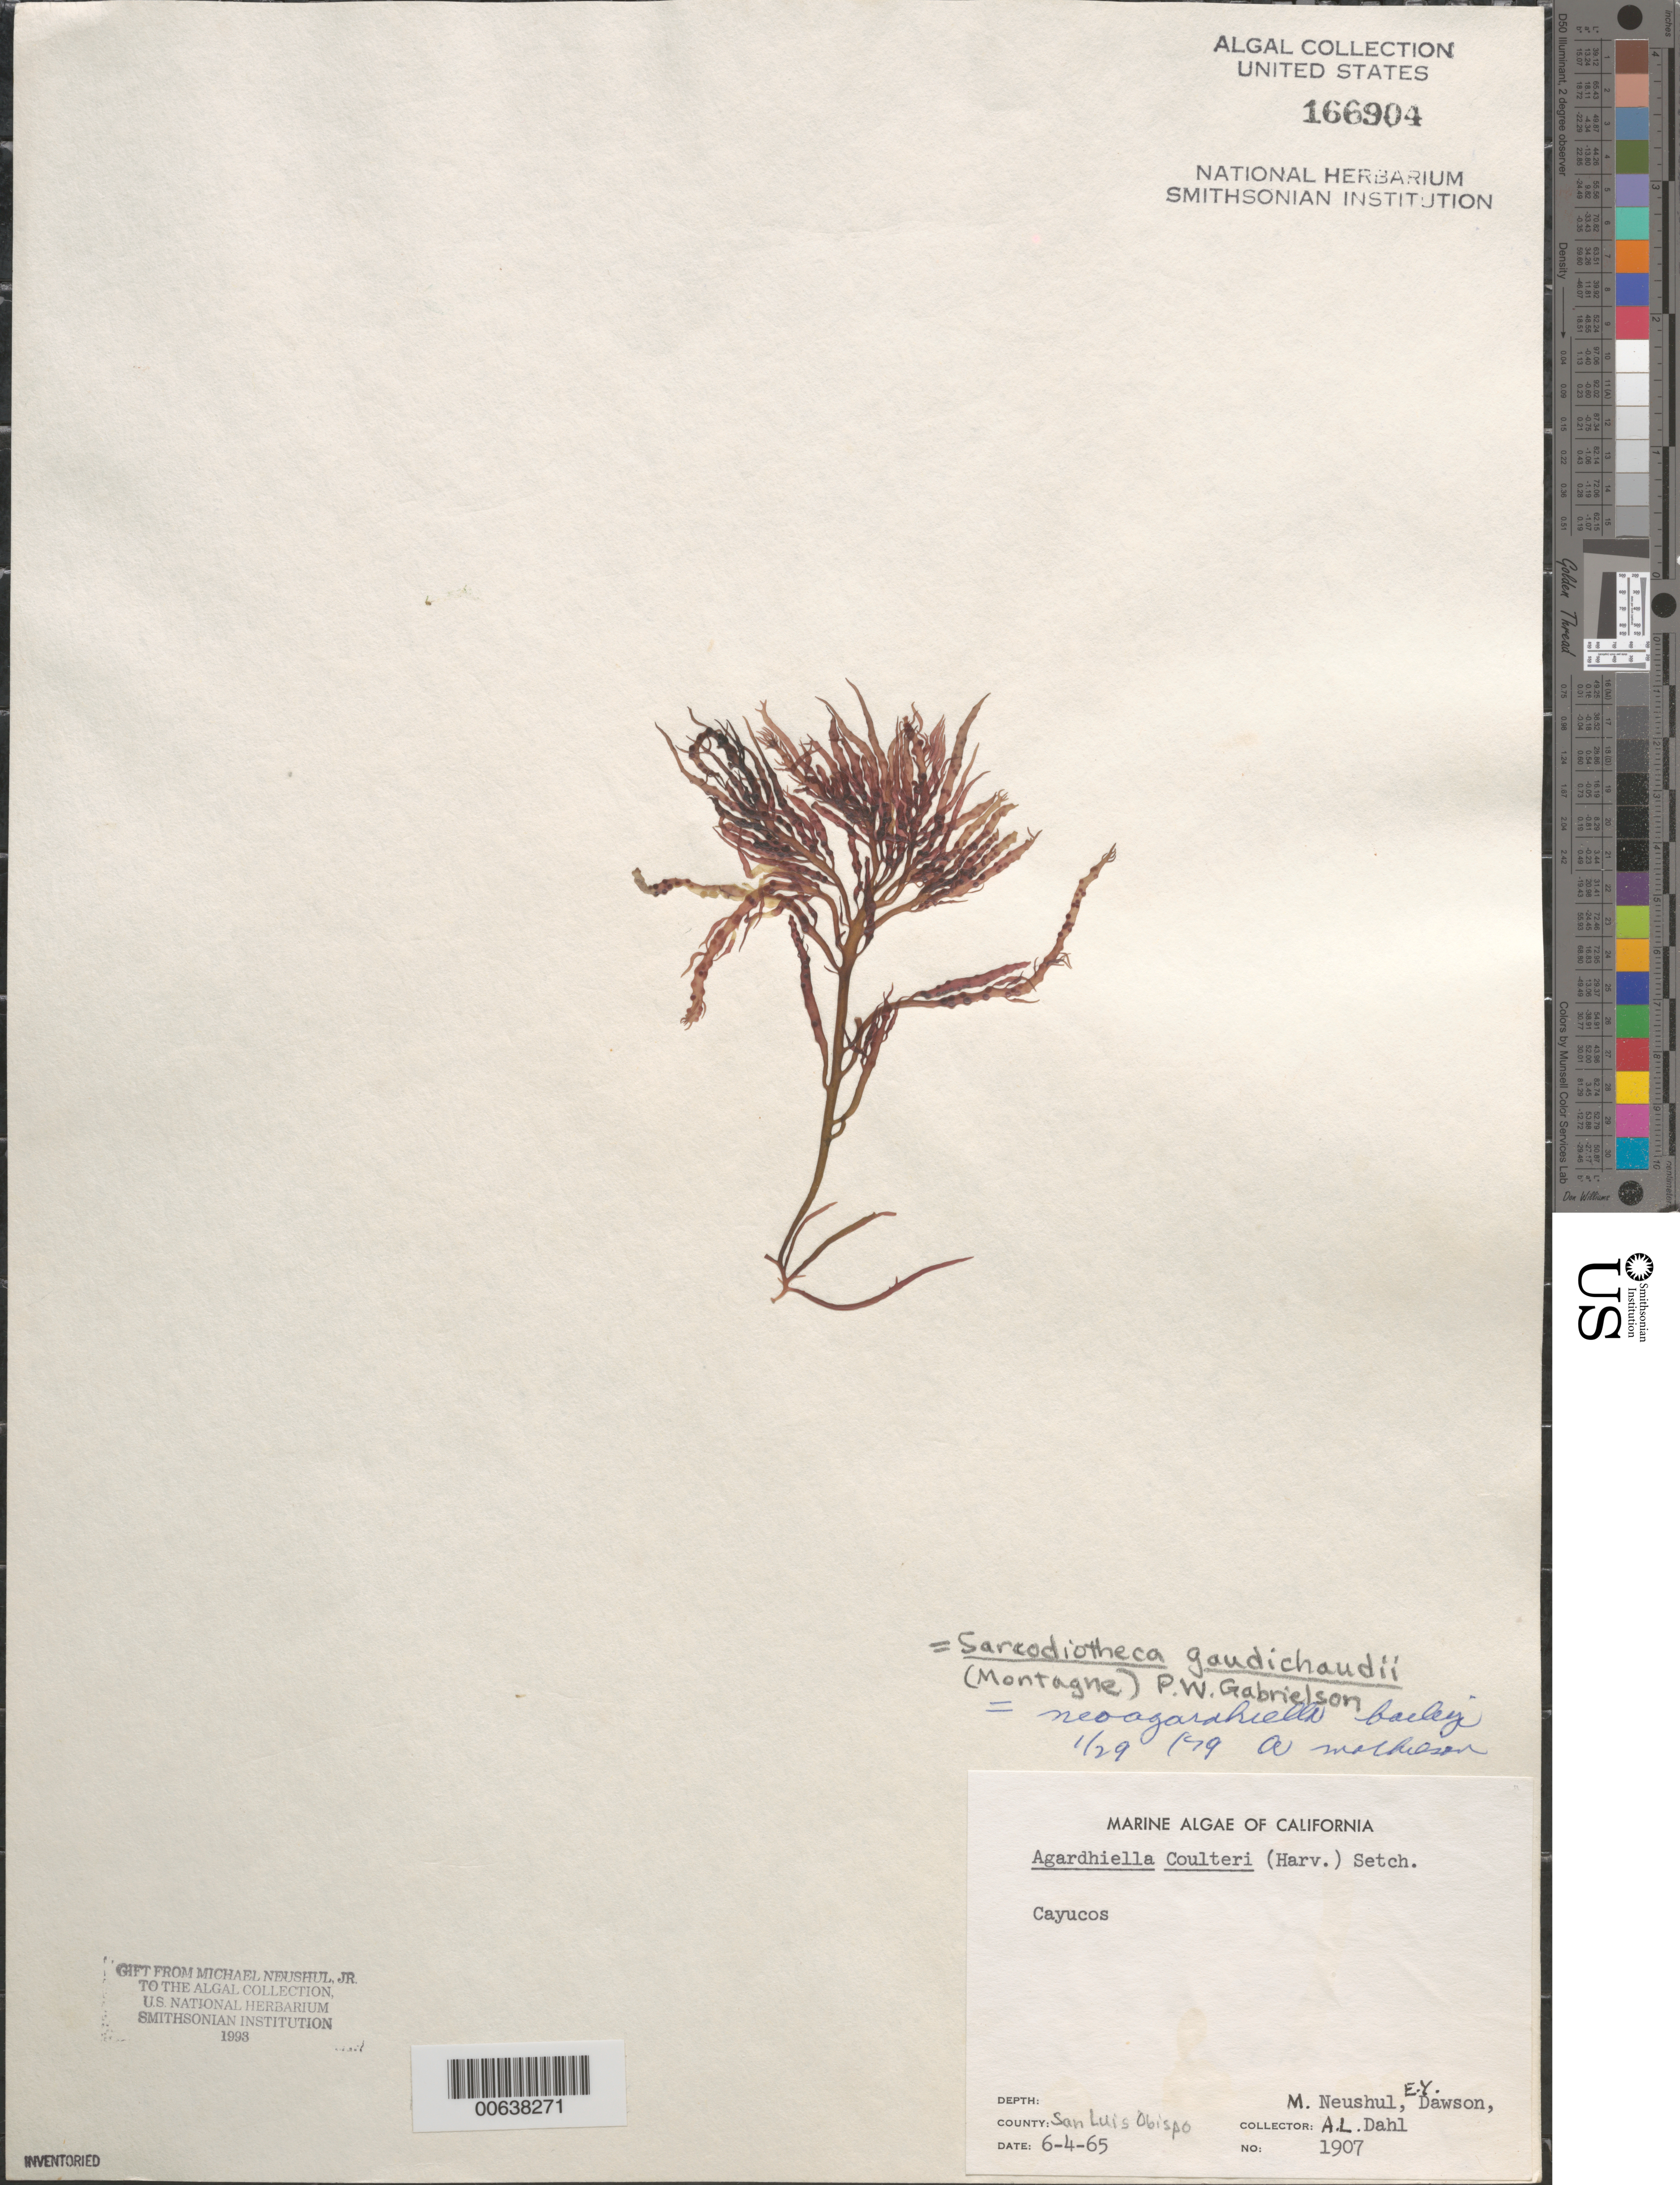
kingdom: Plantae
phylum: Rhodophyta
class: Florideophyceae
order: Gigartinales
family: Solieriaceae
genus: Sarcodiotheca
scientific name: Sarcodiotheca gaudichaudii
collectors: M. Neushul, E. Y. Dawson & A. Dahl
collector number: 1907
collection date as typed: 04 Jun 1965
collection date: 1965-06-04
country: United States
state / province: California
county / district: San Luis Obispo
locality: Cayucos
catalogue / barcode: US 166904